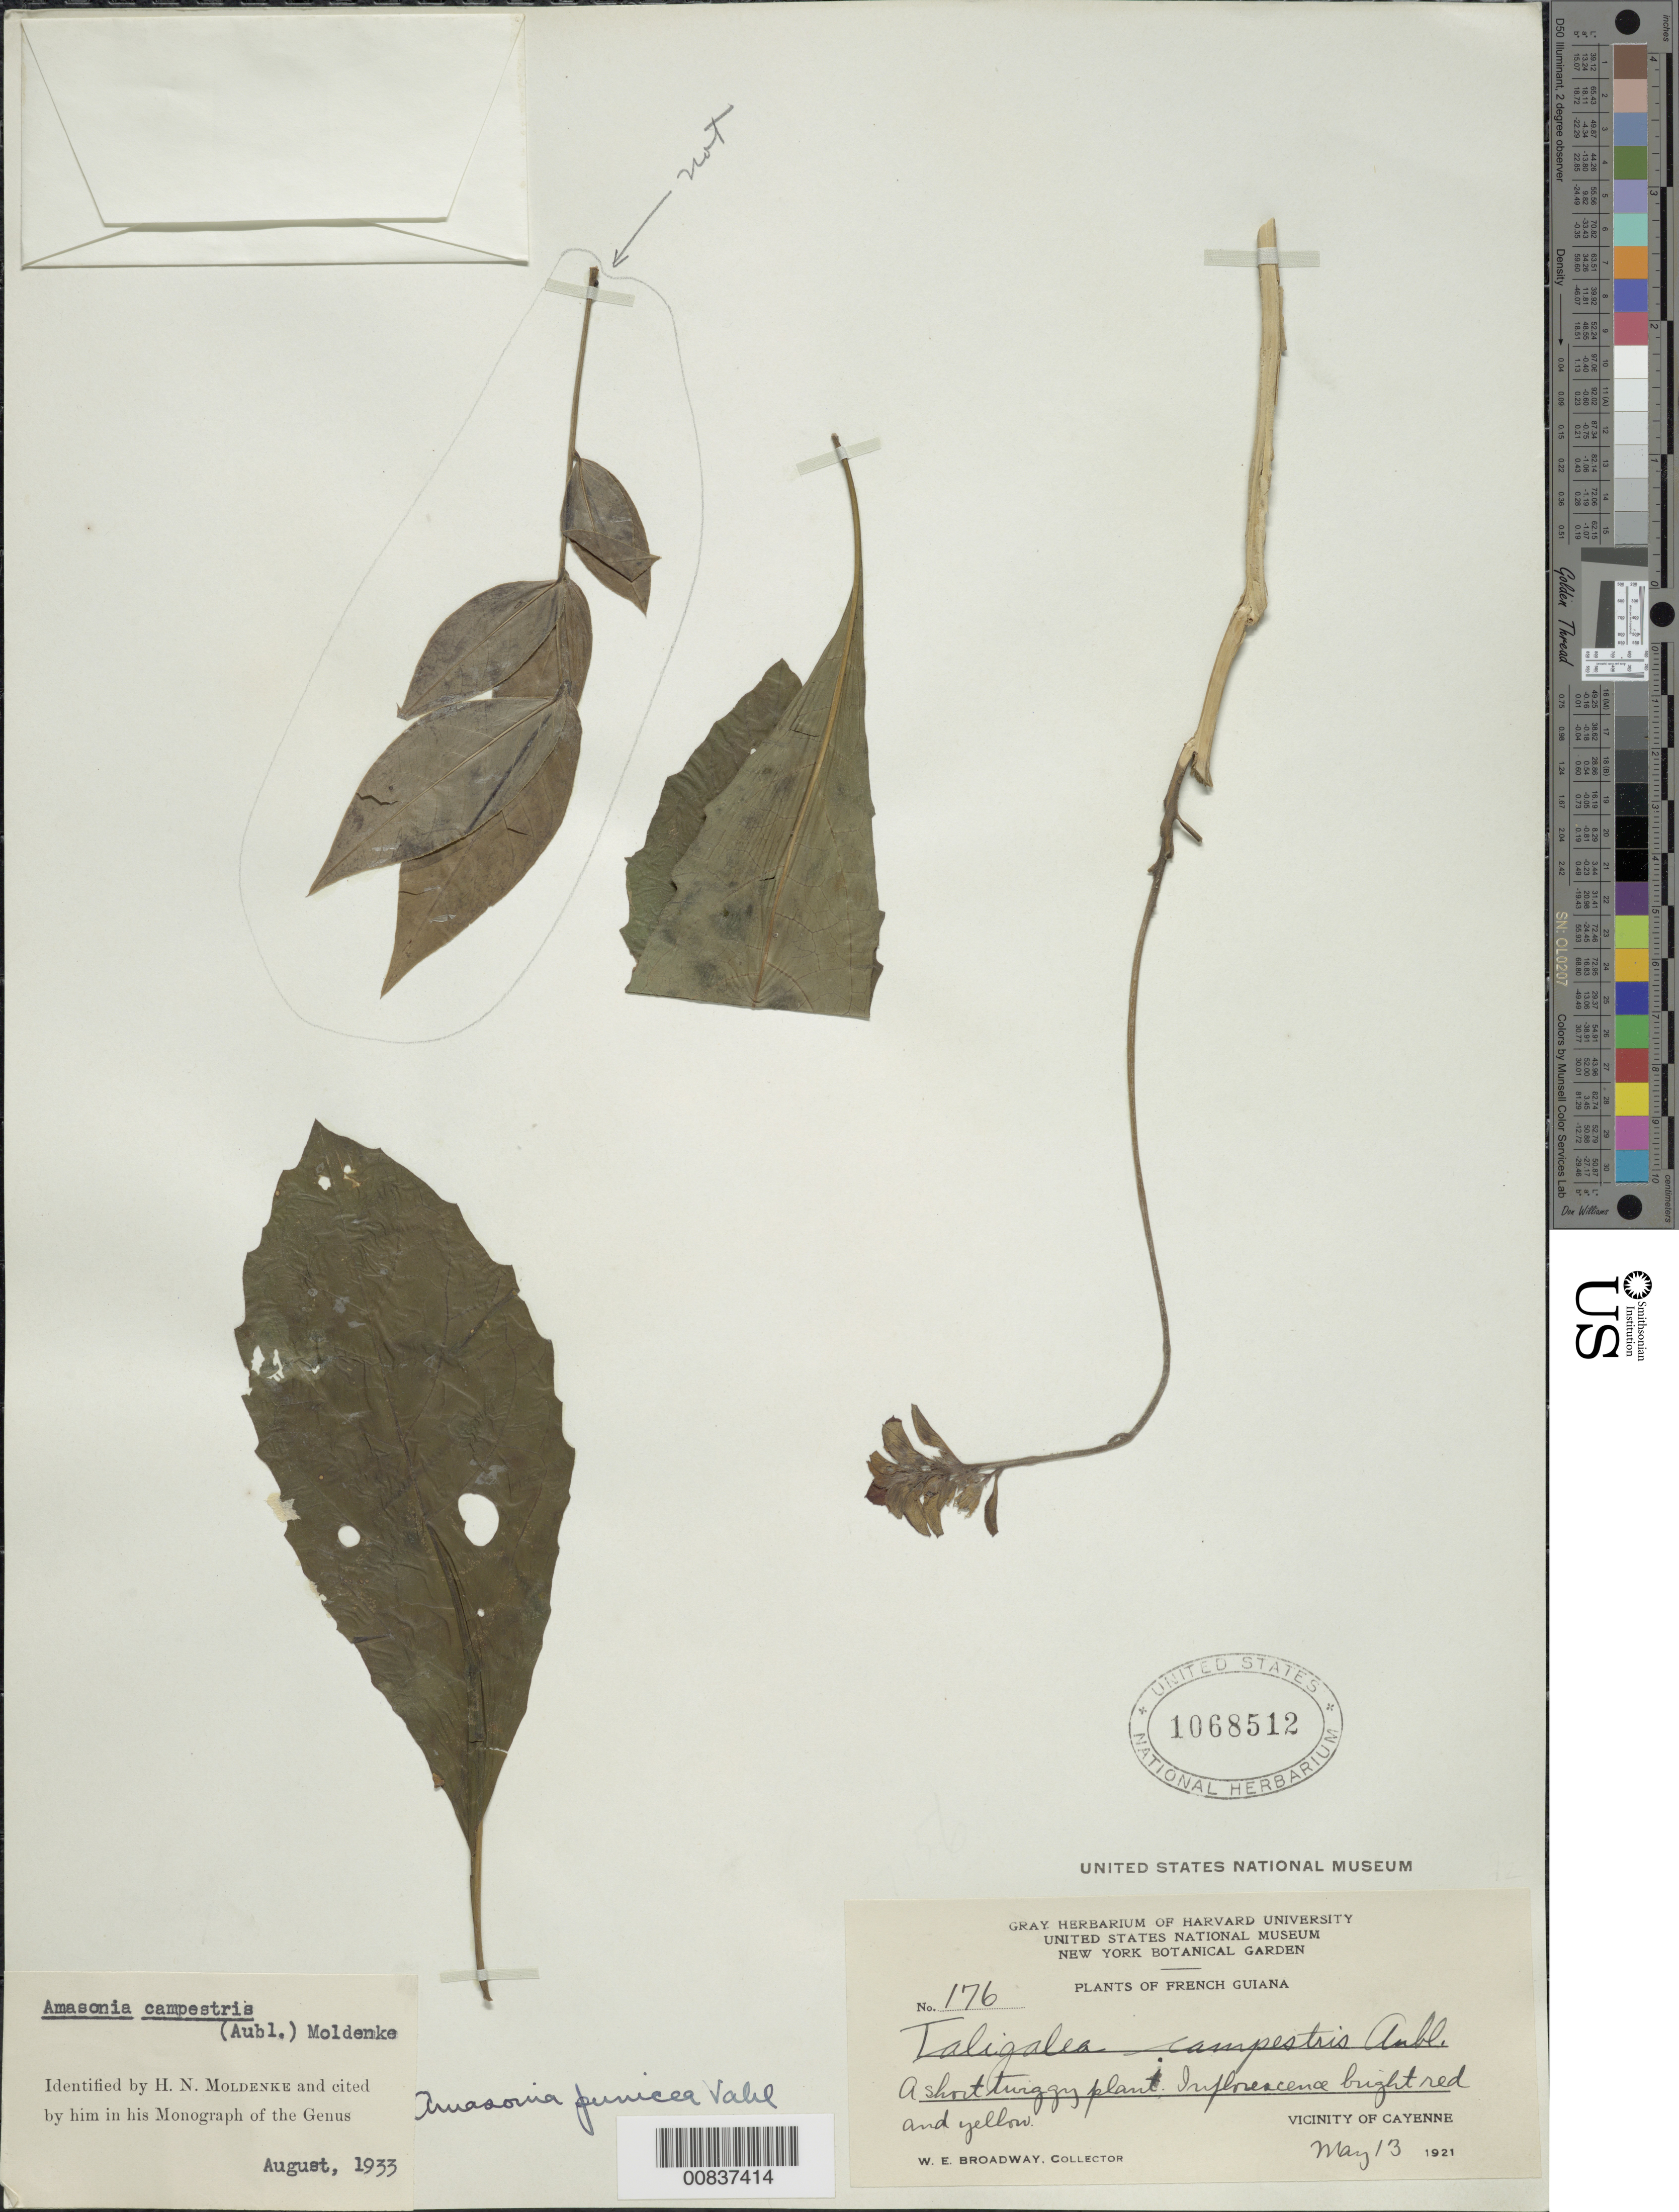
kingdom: Plantae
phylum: Tracheophyta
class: Magnoliopsida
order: Lamiales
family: Lamiaceae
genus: Amasonia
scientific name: Amasonia campestris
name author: (Aubl.) Moldenke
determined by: Moldenke, H. N.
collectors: W. E. Broadway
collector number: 176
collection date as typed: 13-May-21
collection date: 1921-05-13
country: French Guiana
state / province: Cayenne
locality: Cayenne, vic.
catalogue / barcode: US 1068512